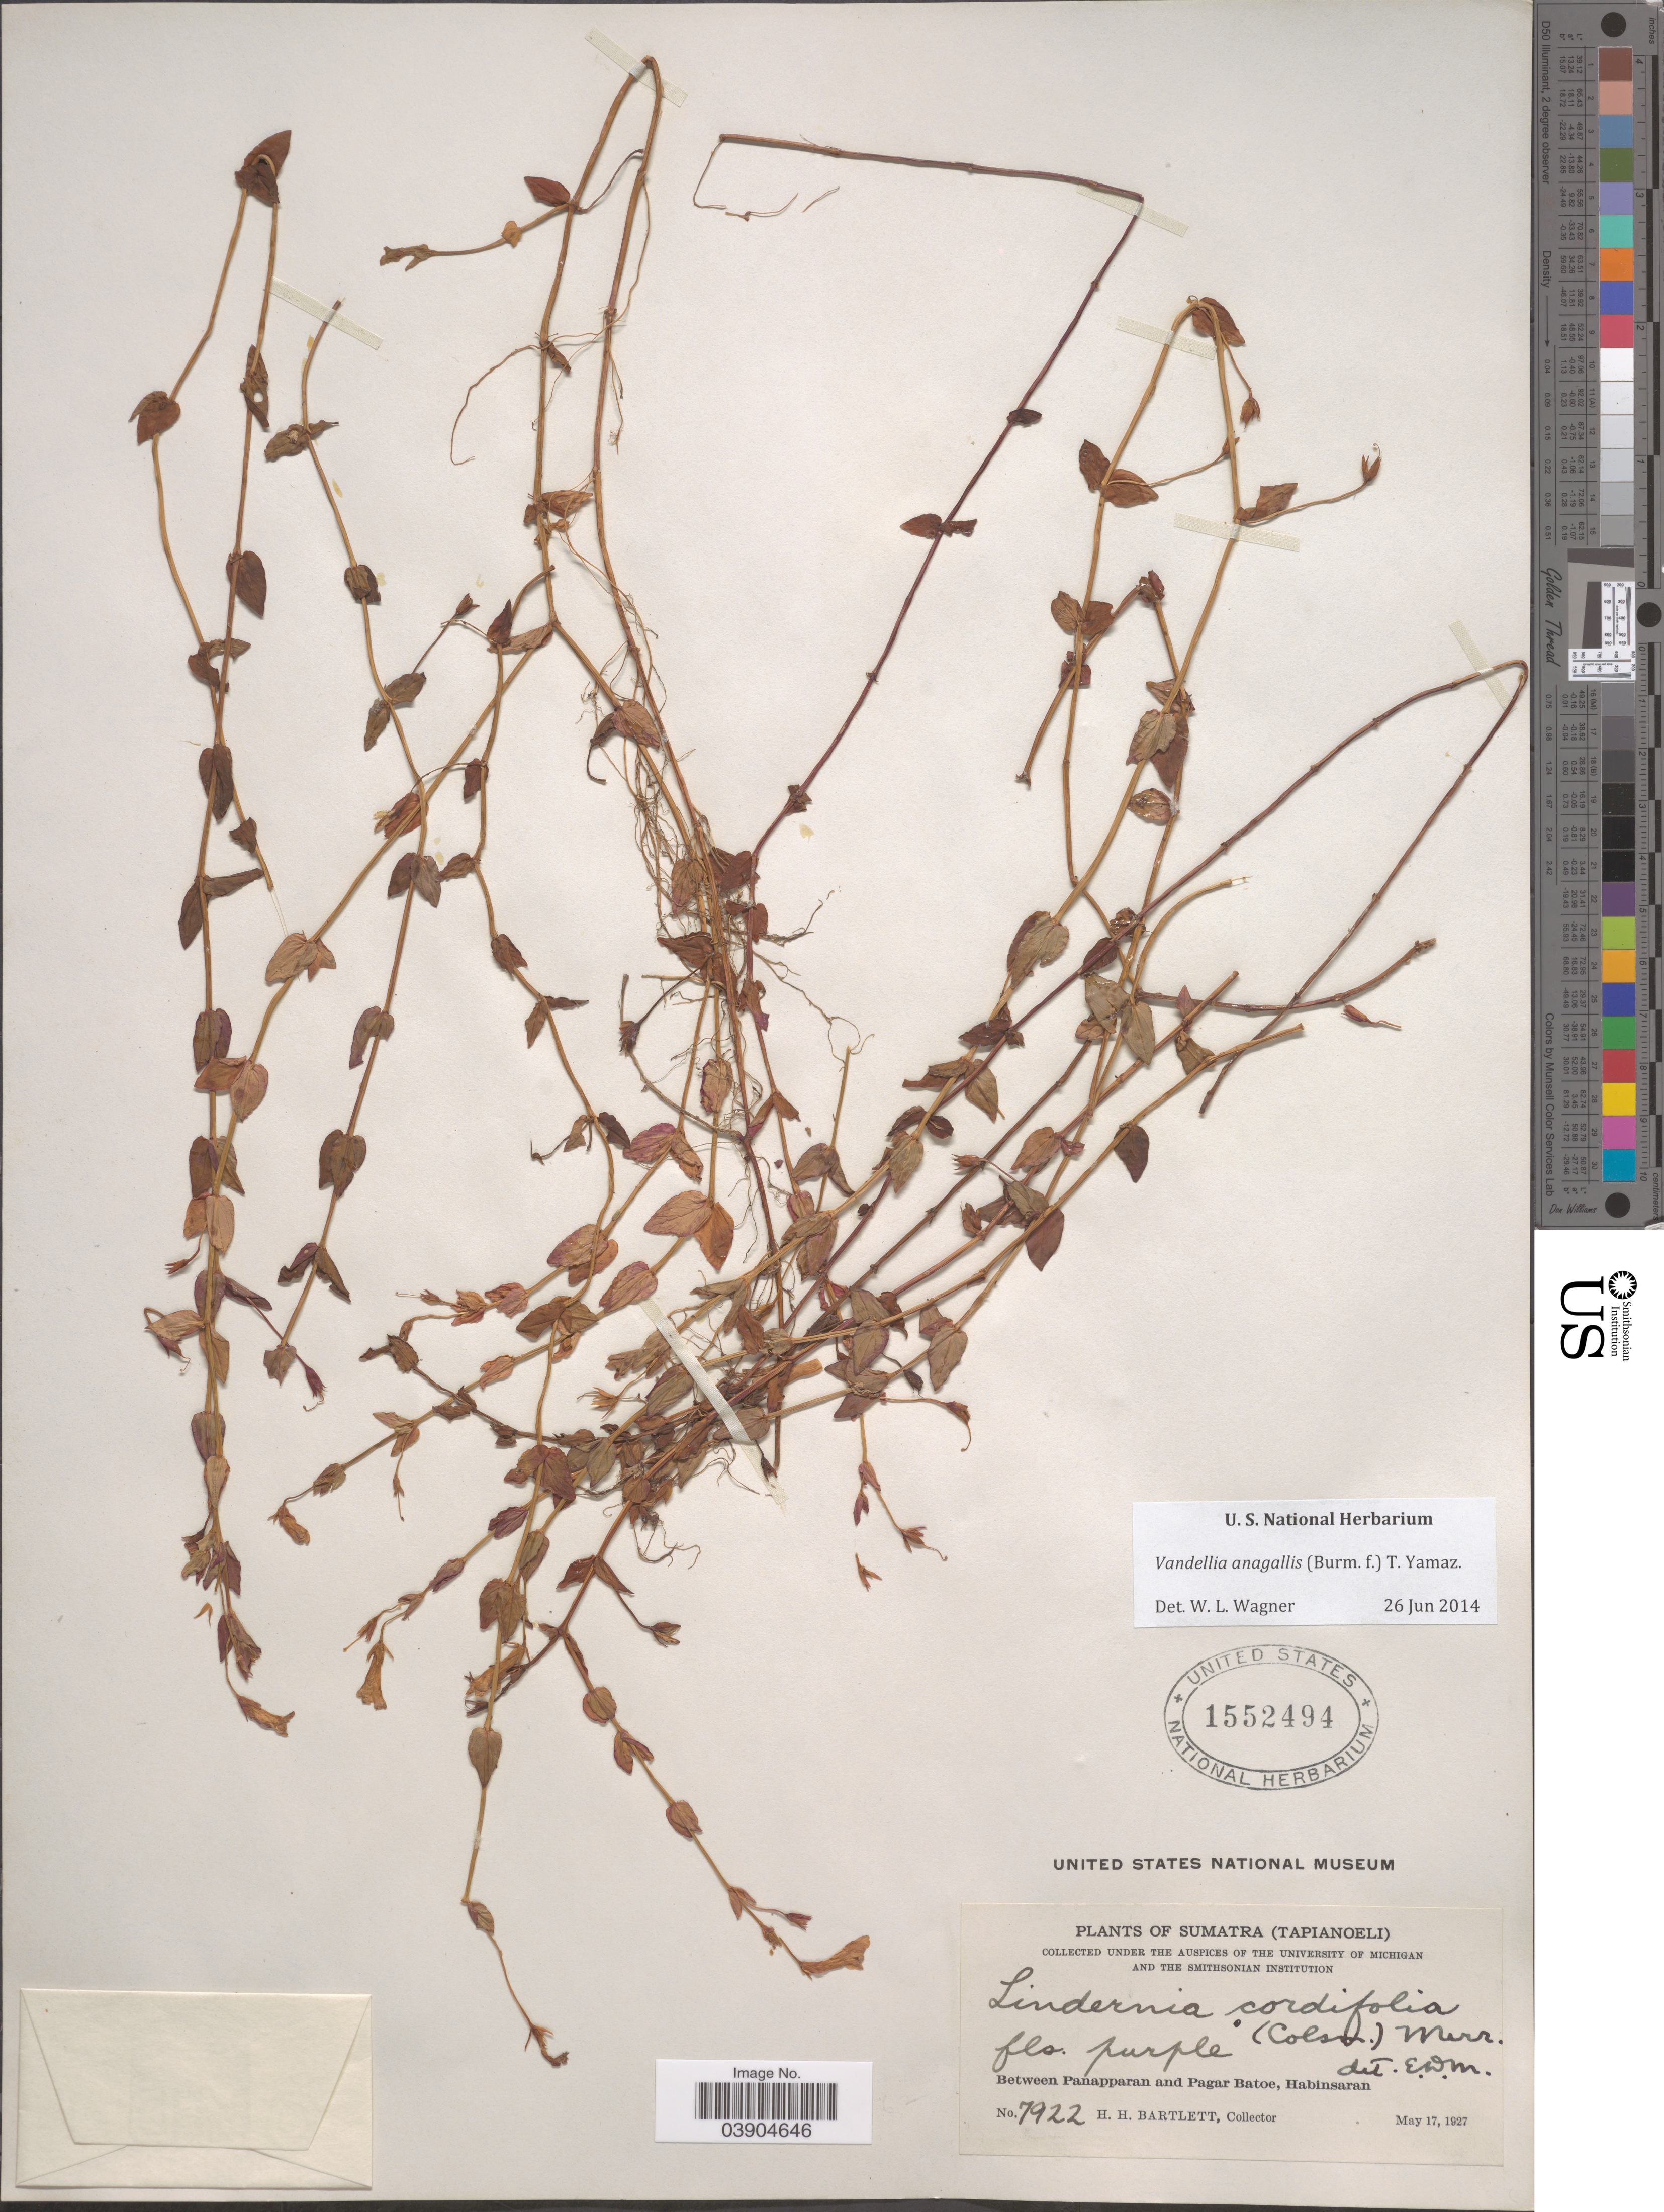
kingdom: Plantae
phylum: Tracheophyta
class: Magnoliopsida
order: Lamiales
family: Linderniaceae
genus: Lindernia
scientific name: Lindernia anagallis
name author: (Burm. f.) Pennell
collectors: H. H. Bartlett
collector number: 7922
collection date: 1927-05-17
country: Indonesia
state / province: Sumatra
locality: (Tapianoeli). Between Panapparan and Pagar Batoe, Habinsaran.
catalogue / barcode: US 1552494